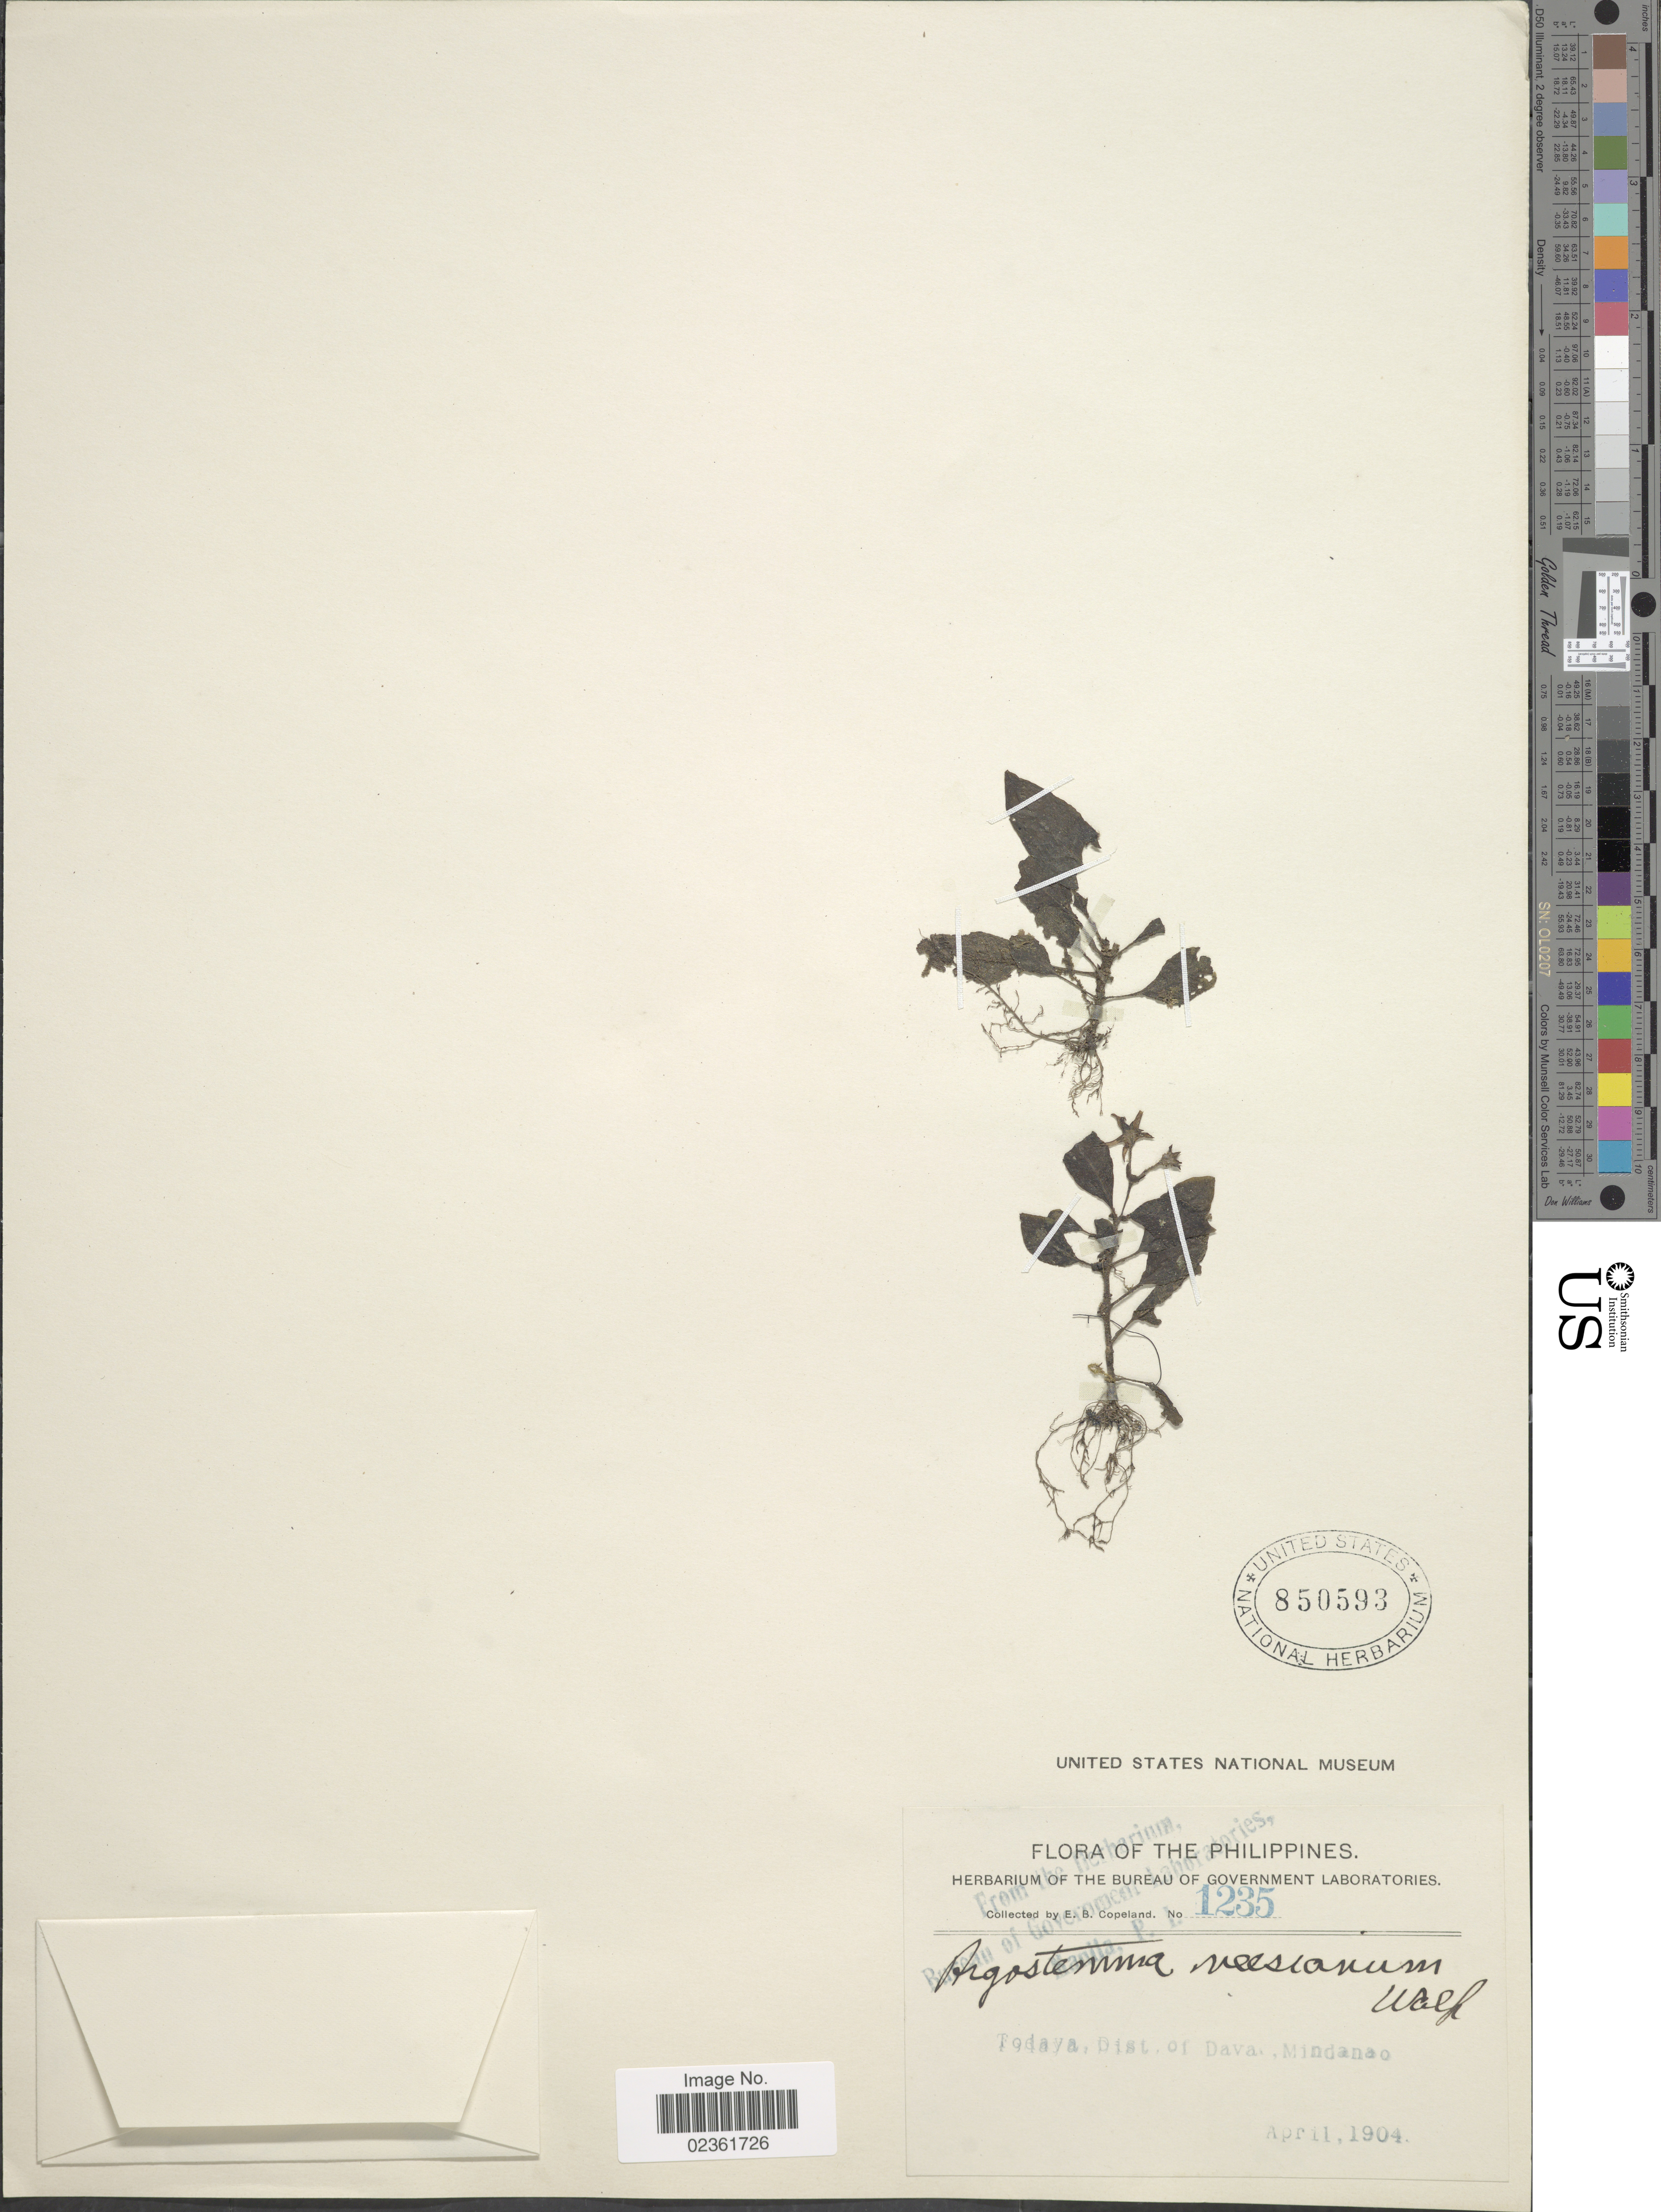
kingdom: Plantae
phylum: Tracheophyta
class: Magnoliopsida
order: Gentianales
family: Rubiaceae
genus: Argostemma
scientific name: Argostemma neesianum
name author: Walp.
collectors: E. B. Copeland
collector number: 1235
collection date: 1904-04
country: Philippines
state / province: Davao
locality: Todaya, Mindanao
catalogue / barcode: US 850593